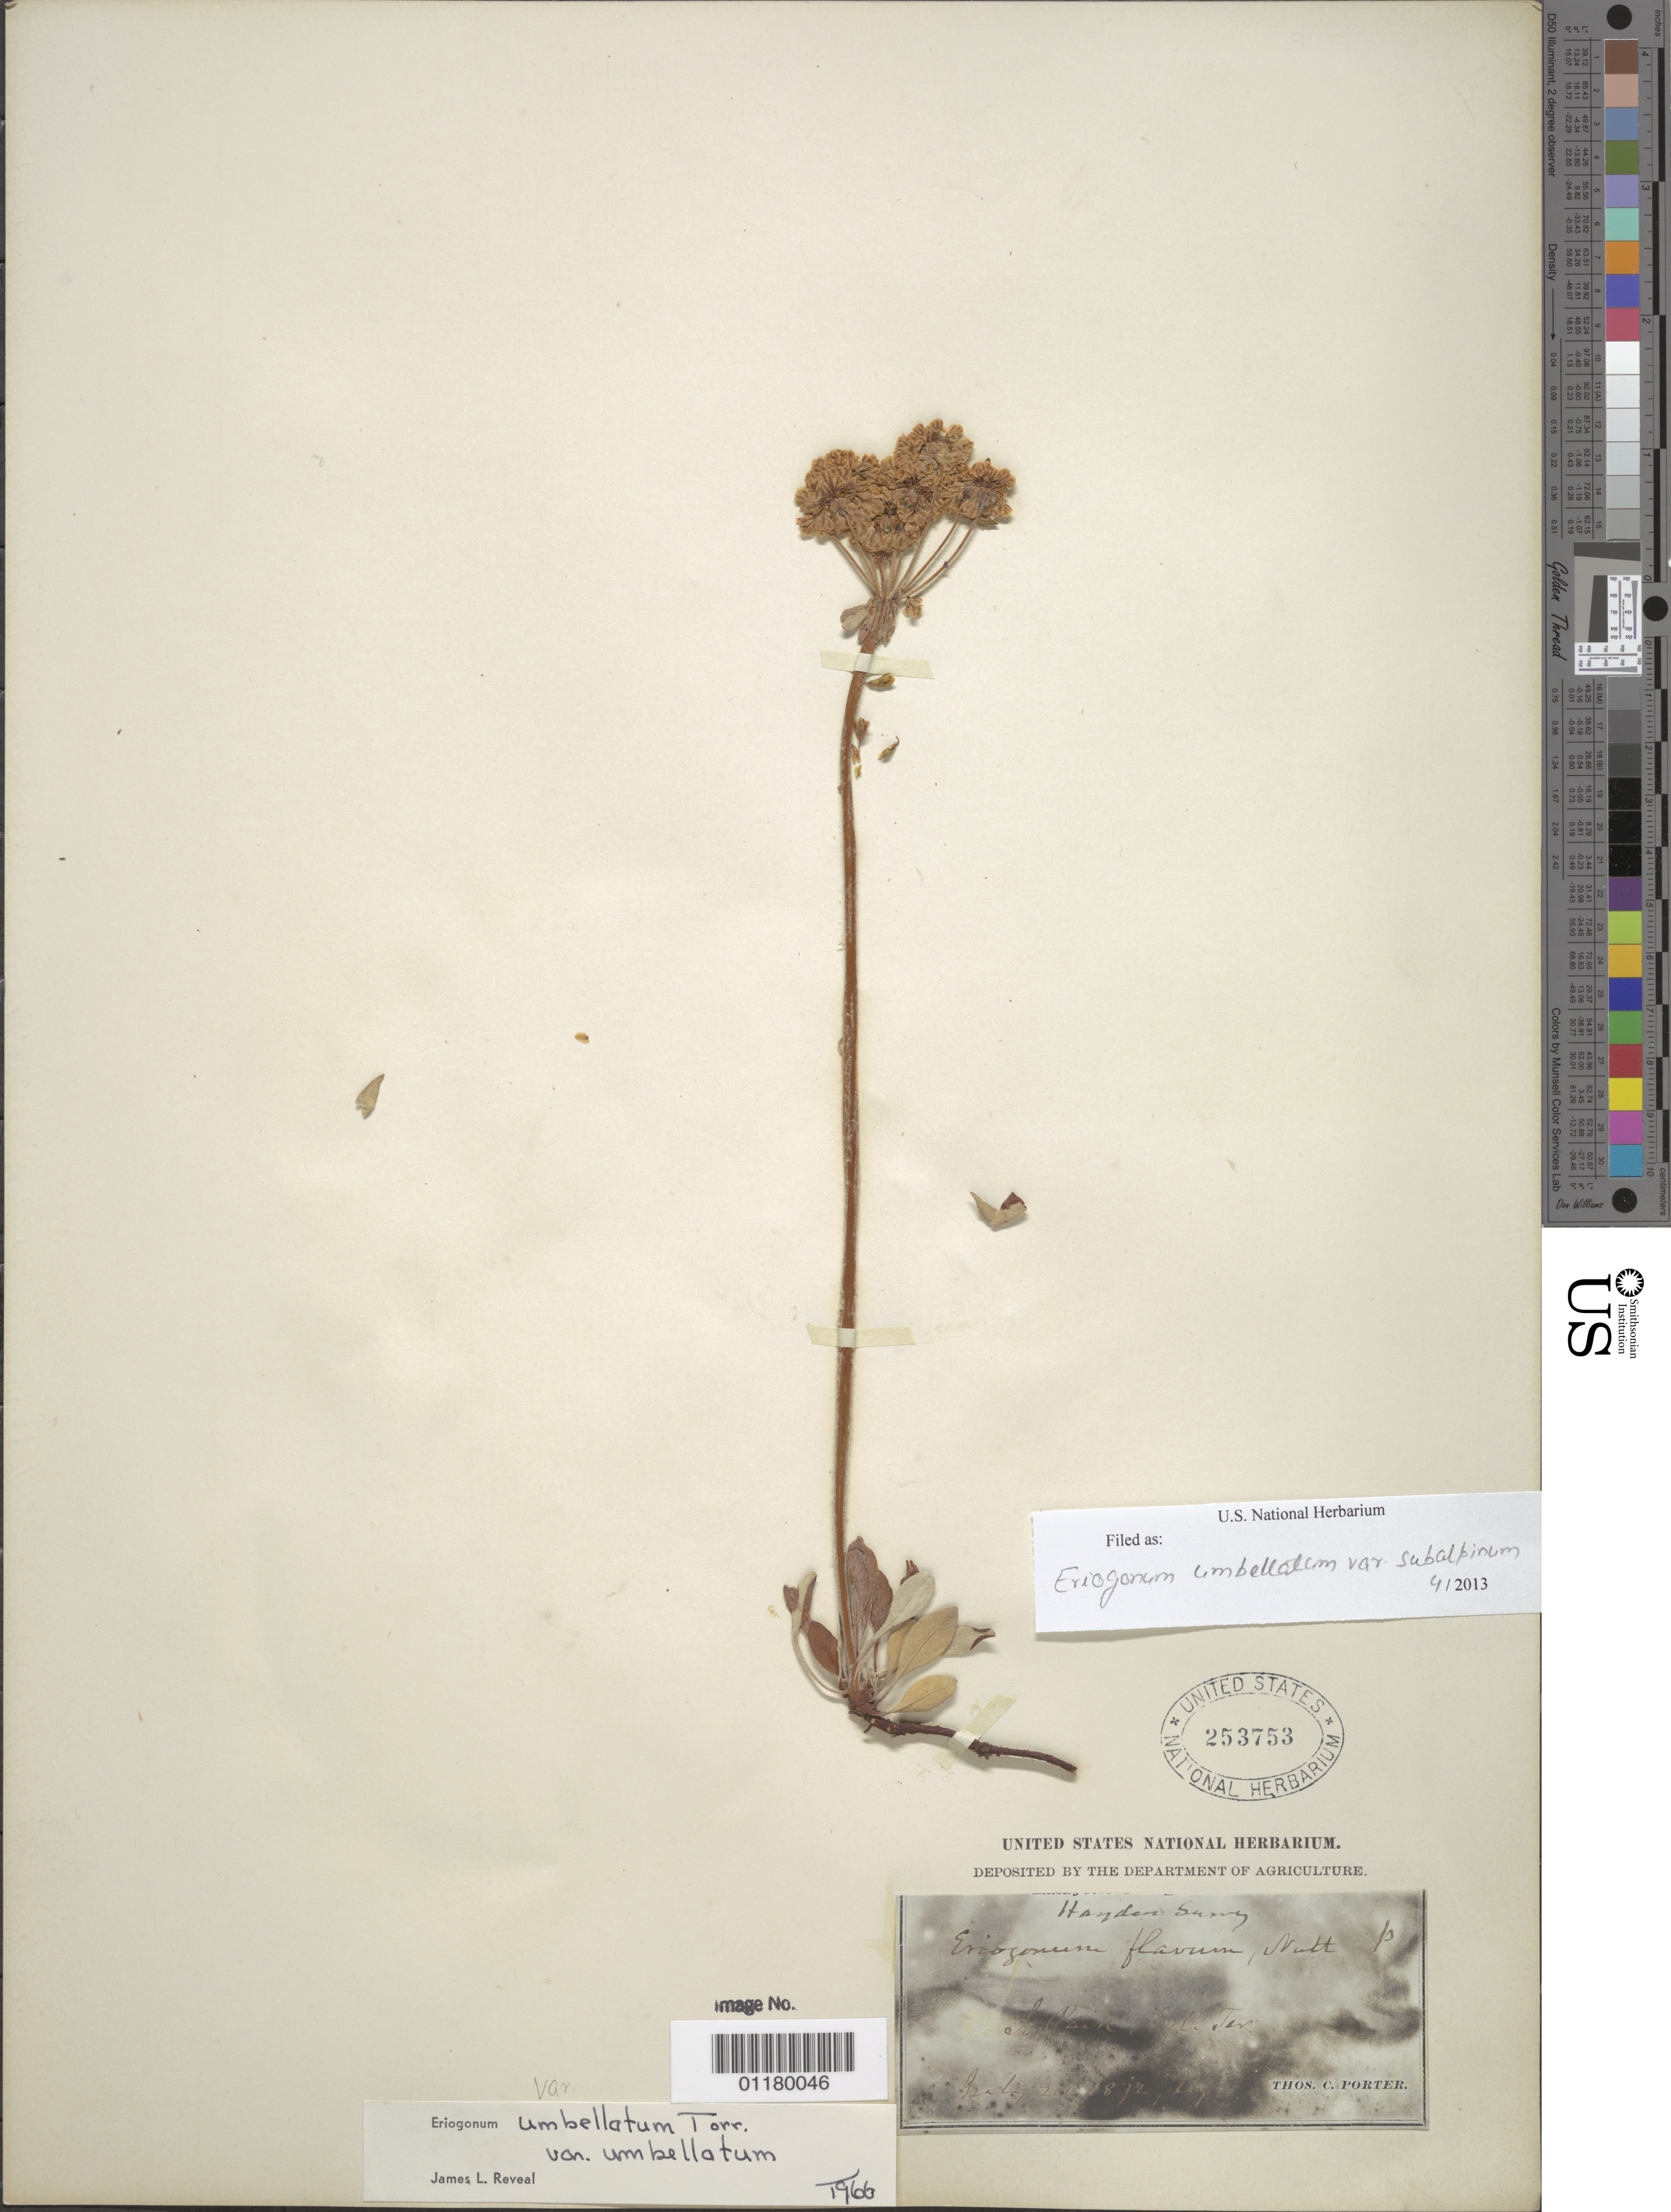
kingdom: Plantae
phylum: Tracheophyta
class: Magnoliopsida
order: Caryophyllales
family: Polygonaceae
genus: Eriogonum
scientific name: Eriogonum umbellatum var. subalpinum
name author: M.E. Jones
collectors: T. C. Porter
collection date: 1872-07-24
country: United States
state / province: Colorado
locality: South Park.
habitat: Dry, sandy soil.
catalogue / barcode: US 253753